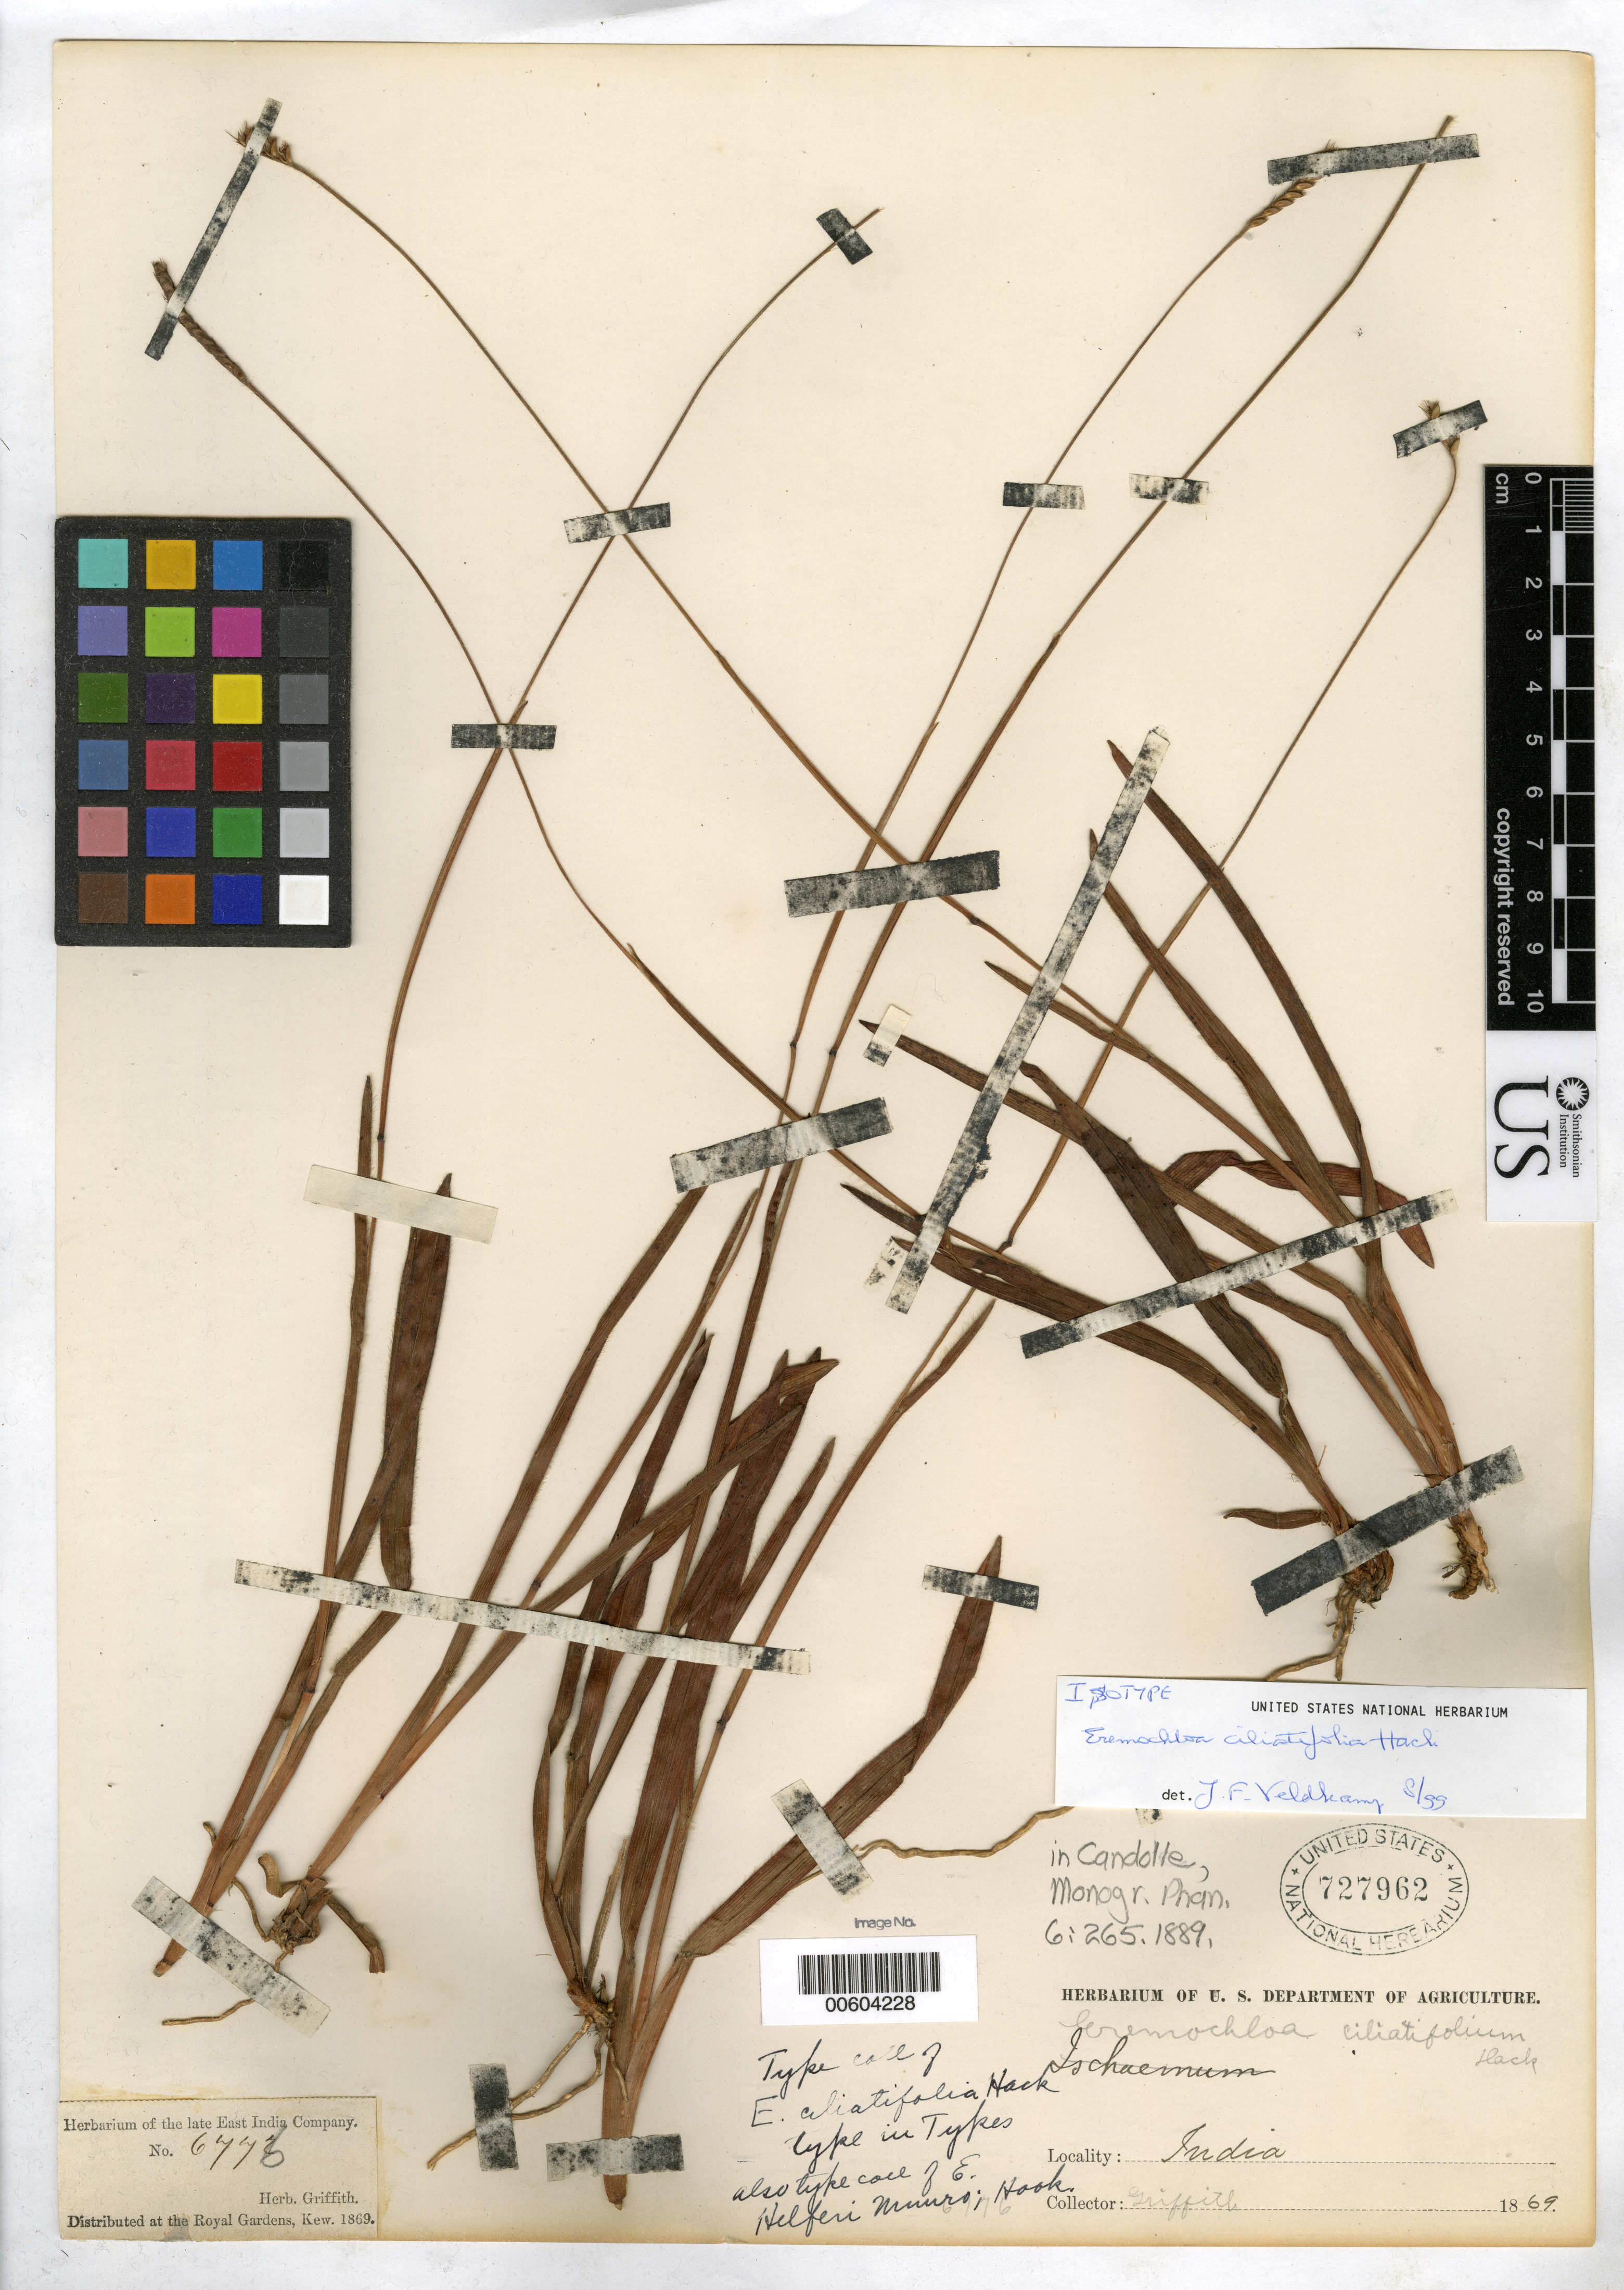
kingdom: Plantae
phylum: Tracheophyta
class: Liliopsida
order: Poales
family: Poaceae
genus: Eremochloa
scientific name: Eremochloa ciliatifolia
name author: Hack. in A. DC.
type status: Isotype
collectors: H. Griffith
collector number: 6776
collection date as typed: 1869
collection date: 1869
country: India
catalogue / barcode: US 727962